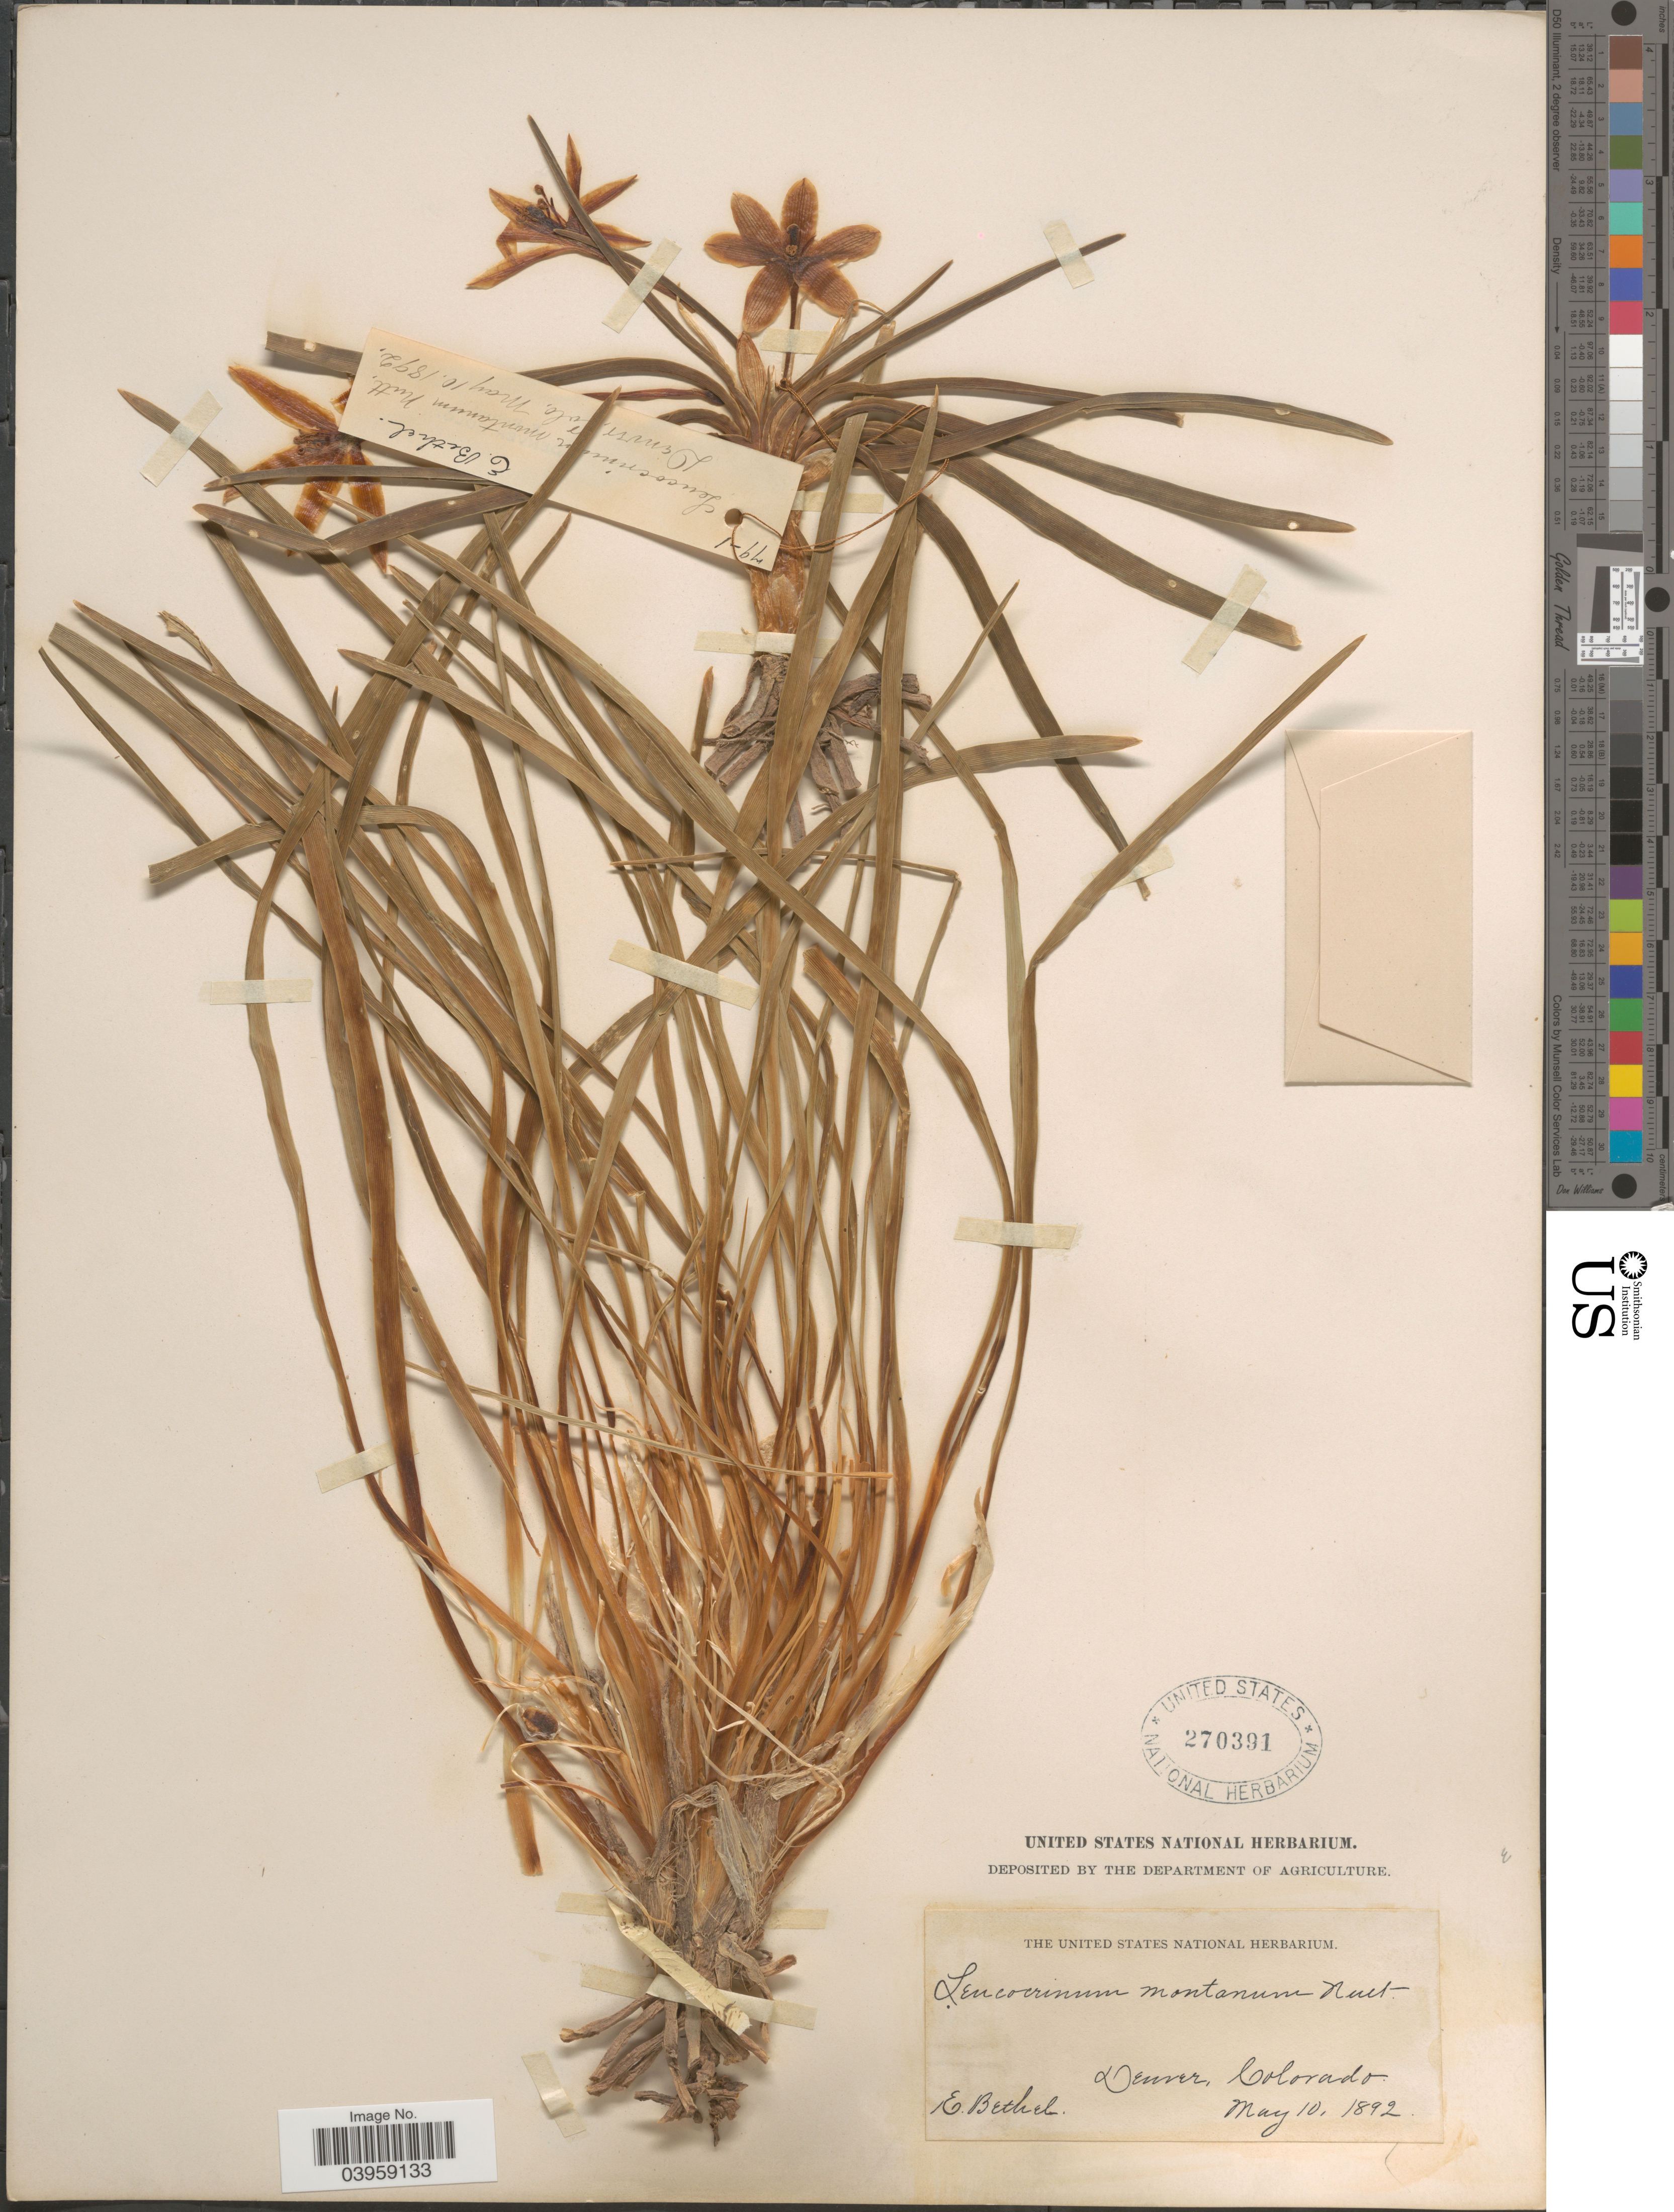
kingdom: Plantae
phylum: Tracheophyta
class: Liliopsida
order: Asparagales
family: Asparagaceae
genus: Leucocrinum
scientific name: Leucocrinum montanum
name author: Nutt.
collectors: E. Bethel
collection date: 1892-05-10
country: United States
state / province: Colorado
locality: Denver.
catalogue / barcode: US 270391